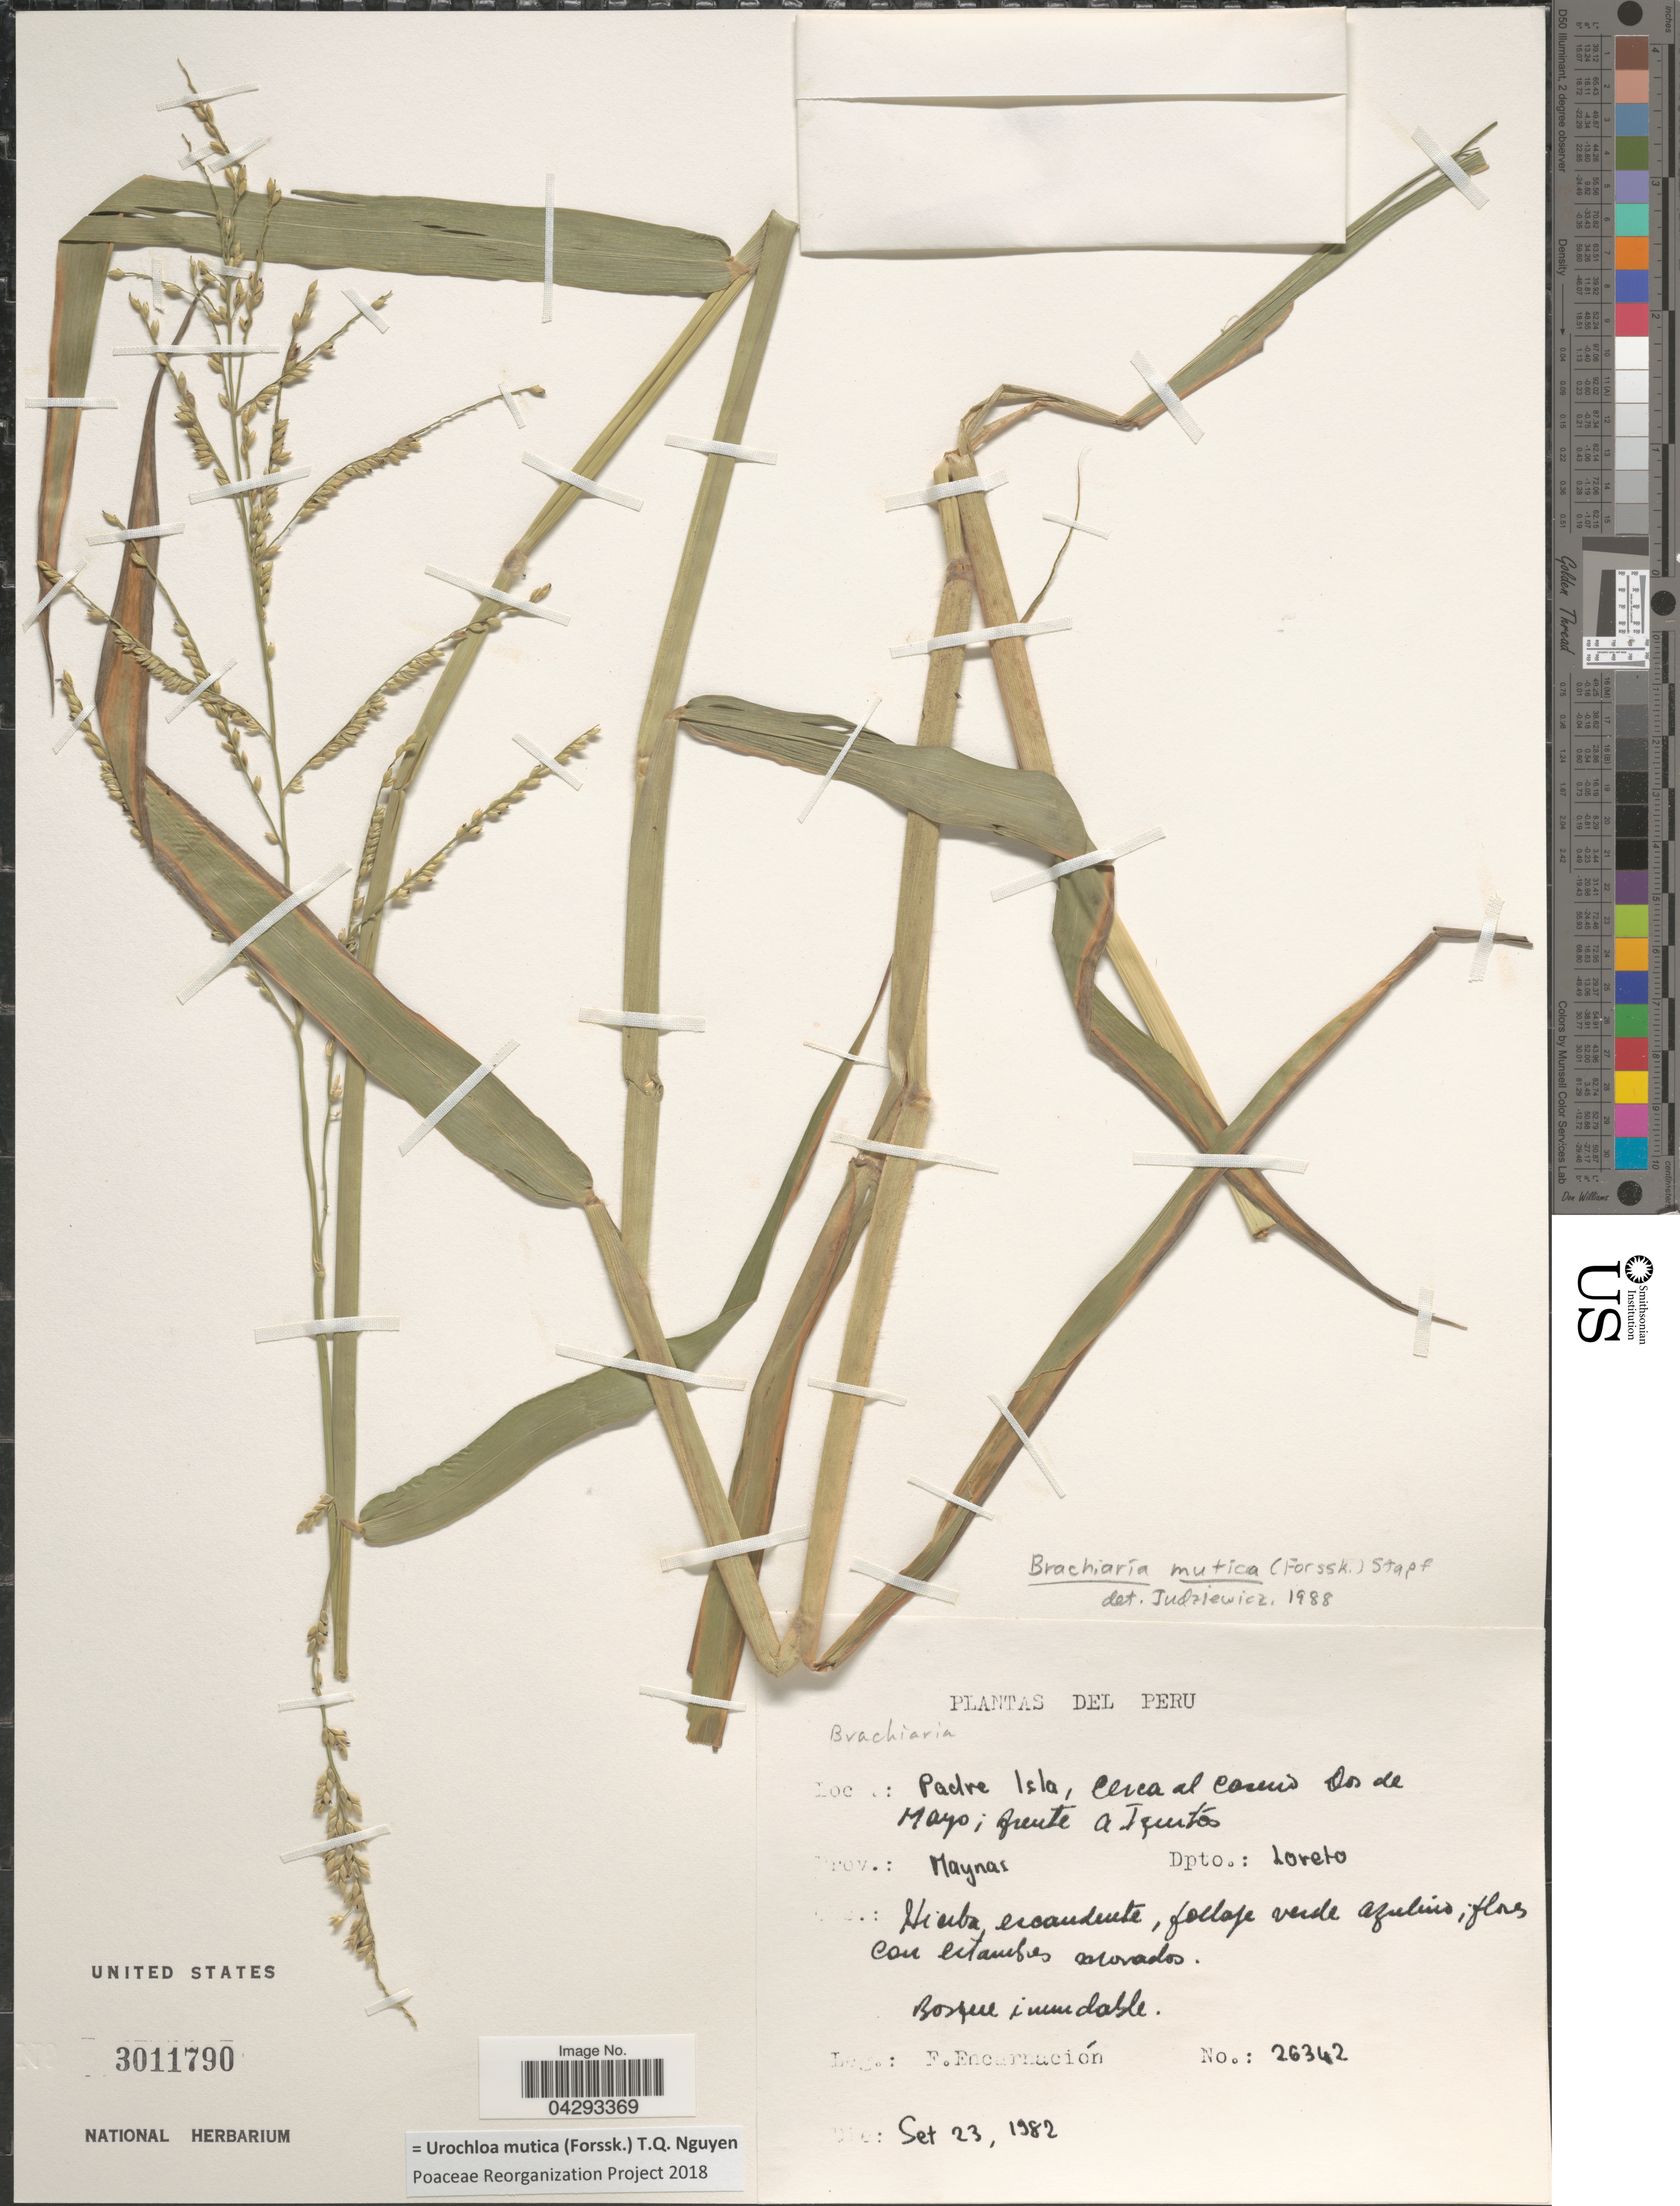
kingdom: Plantae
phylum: Tracheophyta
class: Liliopsida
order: Poales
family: Poaceae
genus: Urochloa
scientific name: Urochloa mutica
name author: (Forssk.) T.Q. Nguyen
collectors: F. Encarnación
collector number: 26342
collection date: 1982-09-23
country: Peru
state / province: Loreto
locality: Padre Isla, cerca al Caserio Dos de Mayo; frente a Iquitos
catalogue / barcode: US 3011790